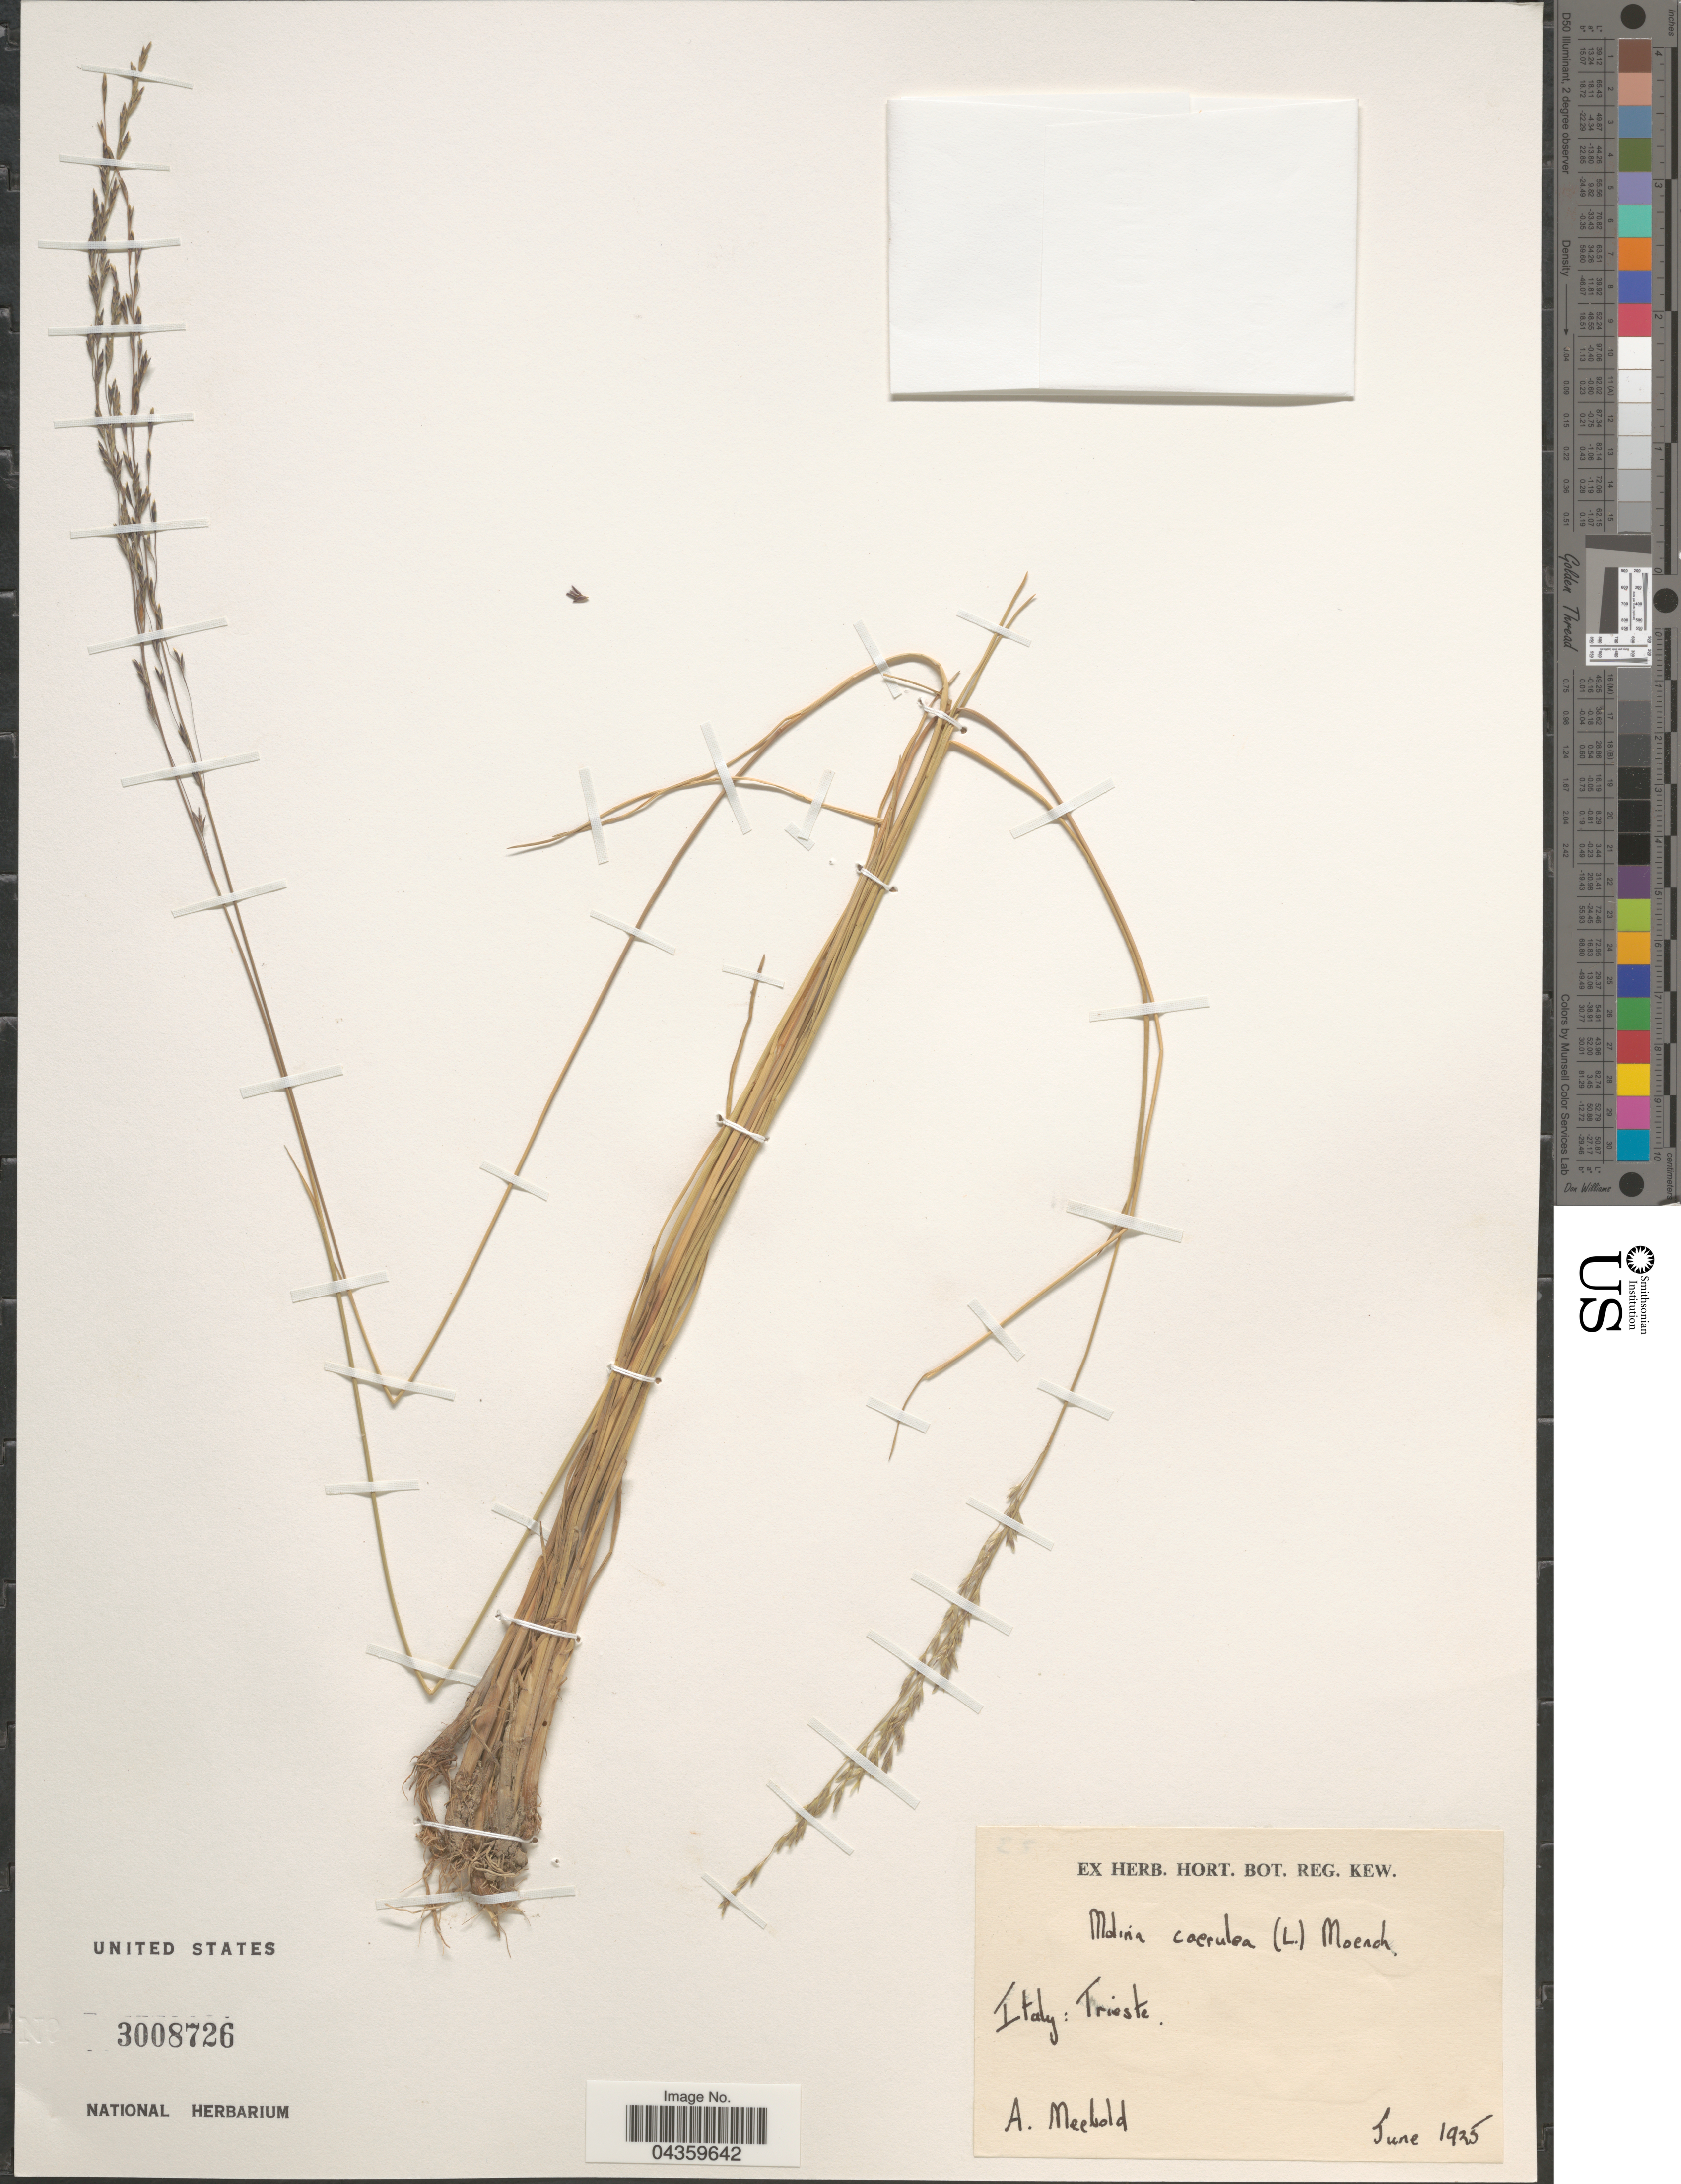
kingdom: Plantae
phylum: Tracheophyta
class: Liliopsida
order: Poales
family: Poaceae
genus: Molinia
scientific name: Molinia caerulea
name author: (L.) Moench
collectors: A. Meebold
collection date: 1925-06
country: Italy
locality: Trieste.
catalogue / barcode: US 3008726